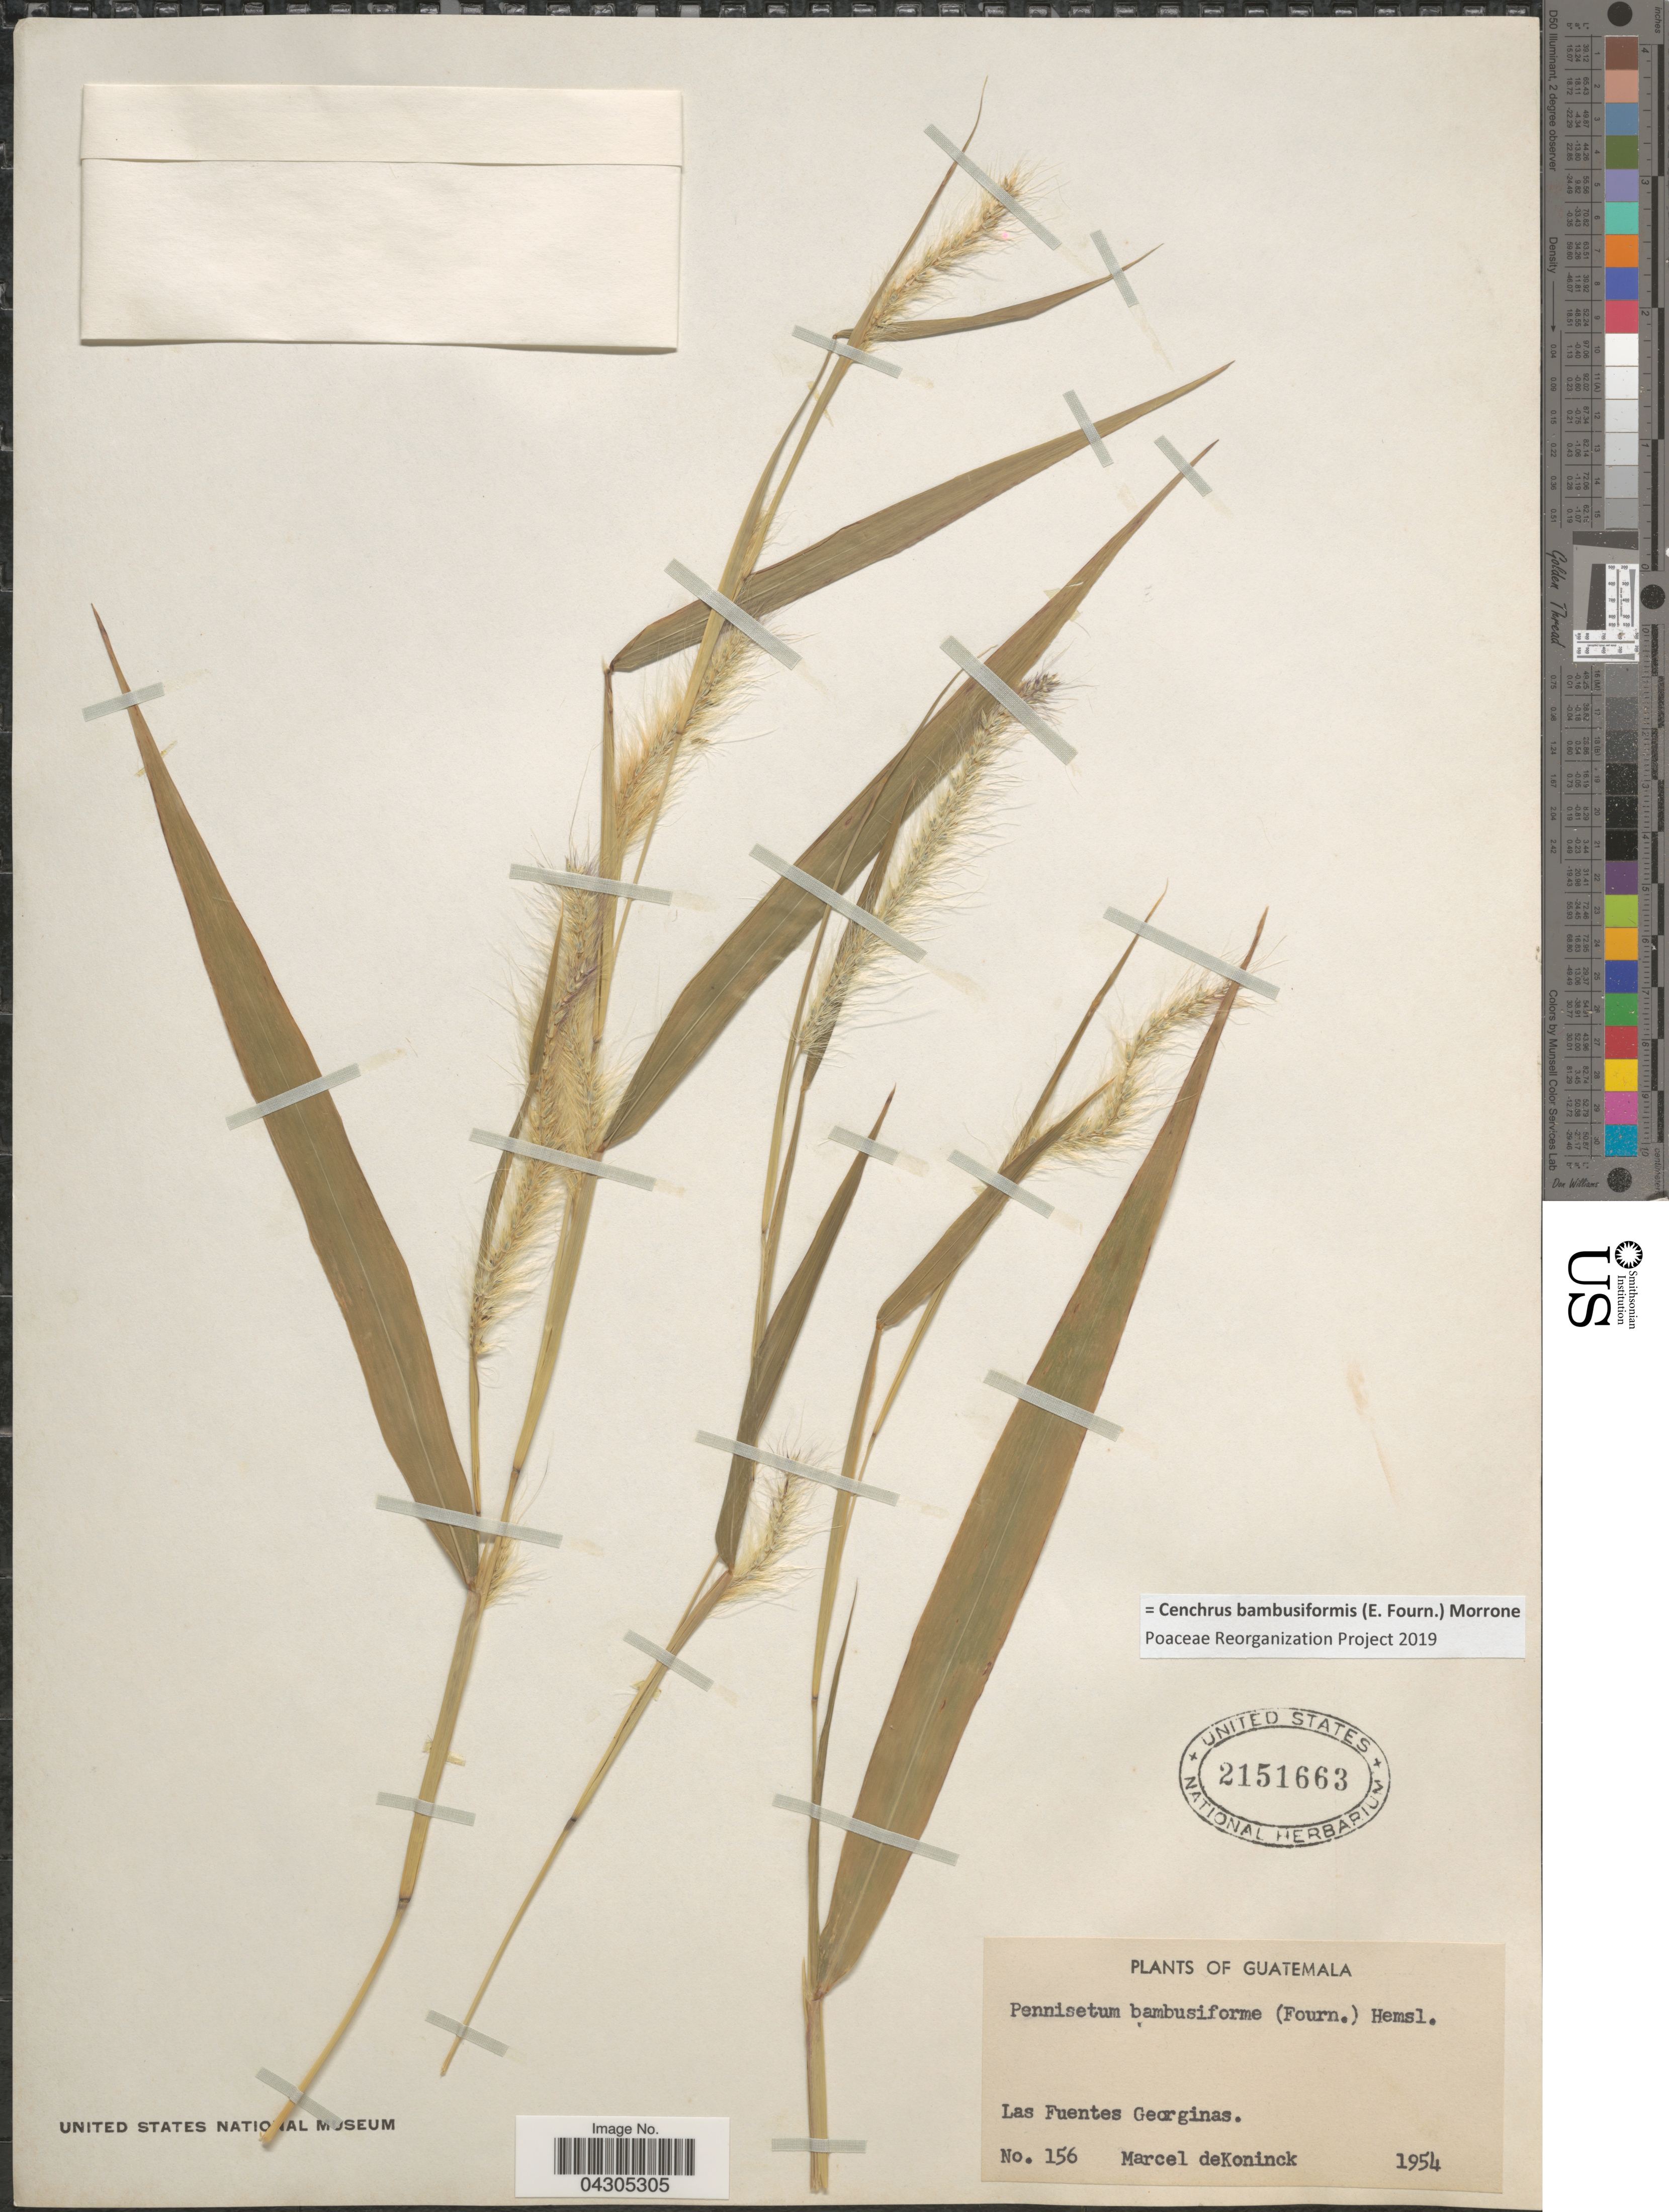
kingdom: Plantae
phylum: Tracheophyta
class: Liliopsida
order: Poales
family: Poaceae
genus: Cenchrus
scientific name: Cenchrus bambusiformis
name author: (E. Fourn.) Morrone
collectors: M. Koninck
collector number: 153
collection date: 1954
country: Guatemala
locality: Las Fuentes Georginas.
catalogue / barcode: US 2151663